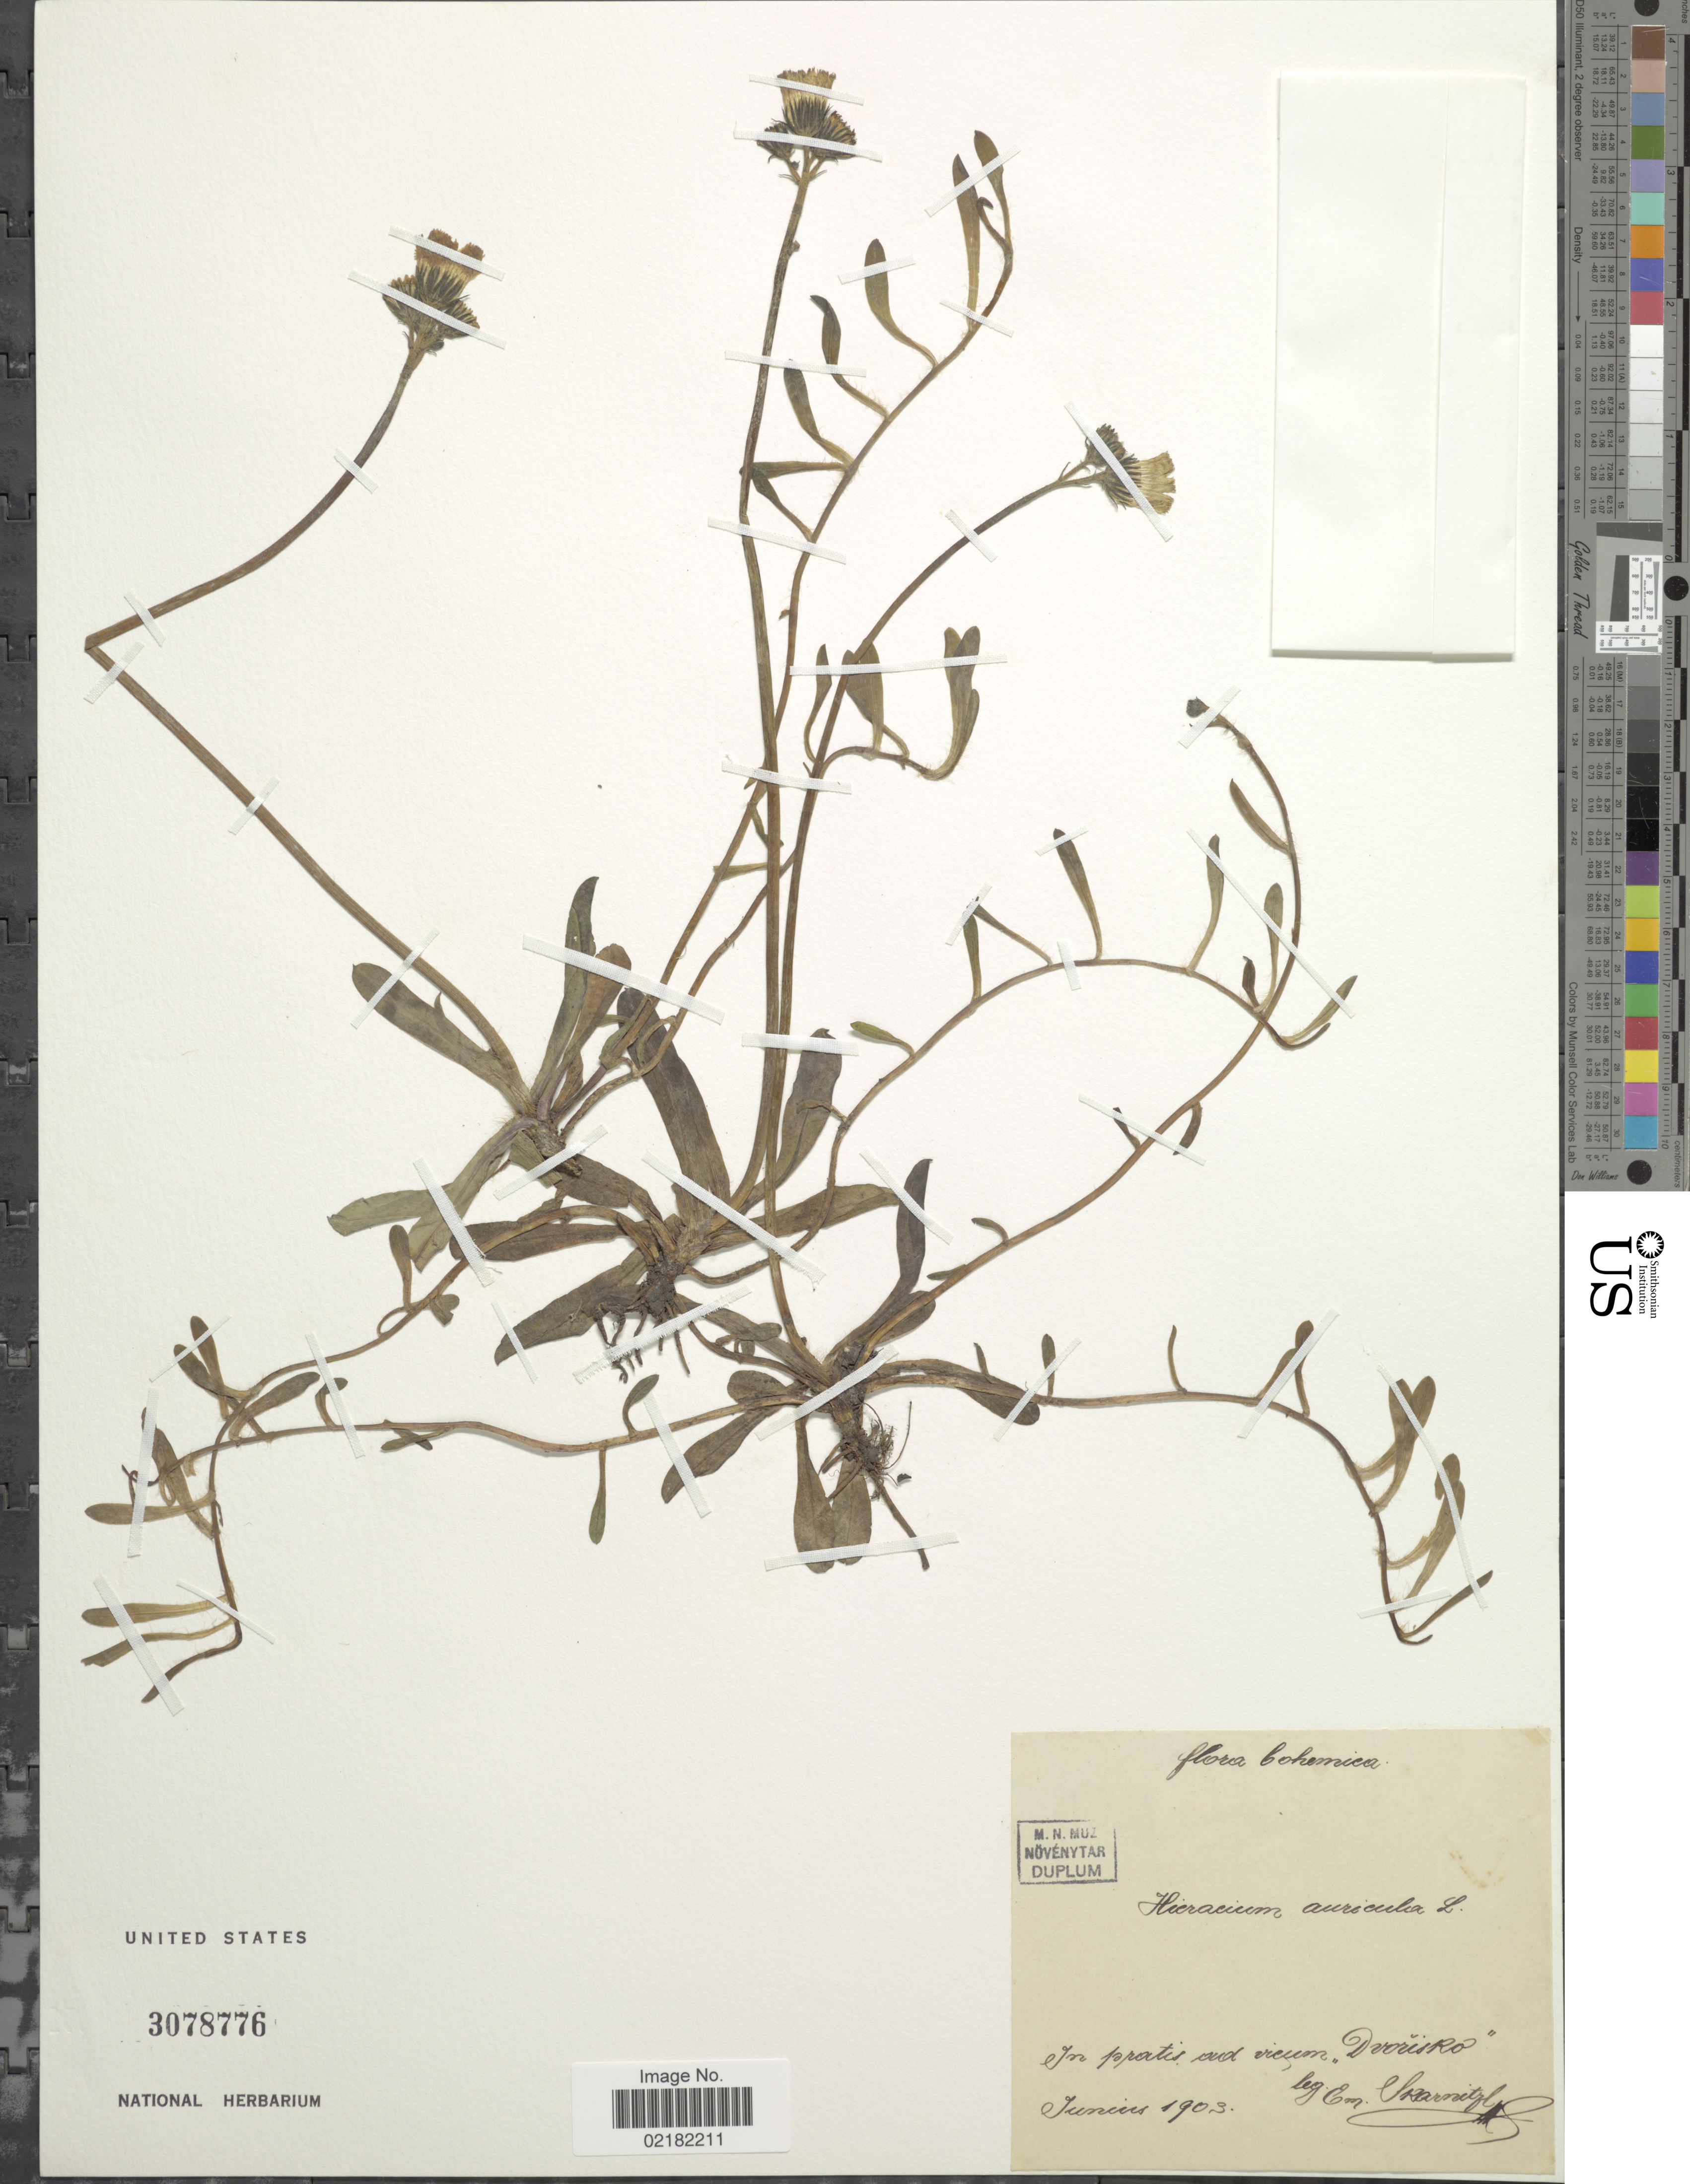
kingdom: Plantae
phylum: Tracheophyta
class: Magnoliopsida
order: Asterales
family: Asteraceae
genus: Pilosella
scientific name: Pilosella floribunda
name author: (Wimm. & Grab.) Fr. a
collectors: E. Skarnitzl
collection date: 1903-06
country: Czechia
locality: In pratis ond vicum "Dvorisko". [interpreted]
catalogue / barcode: US 3078776